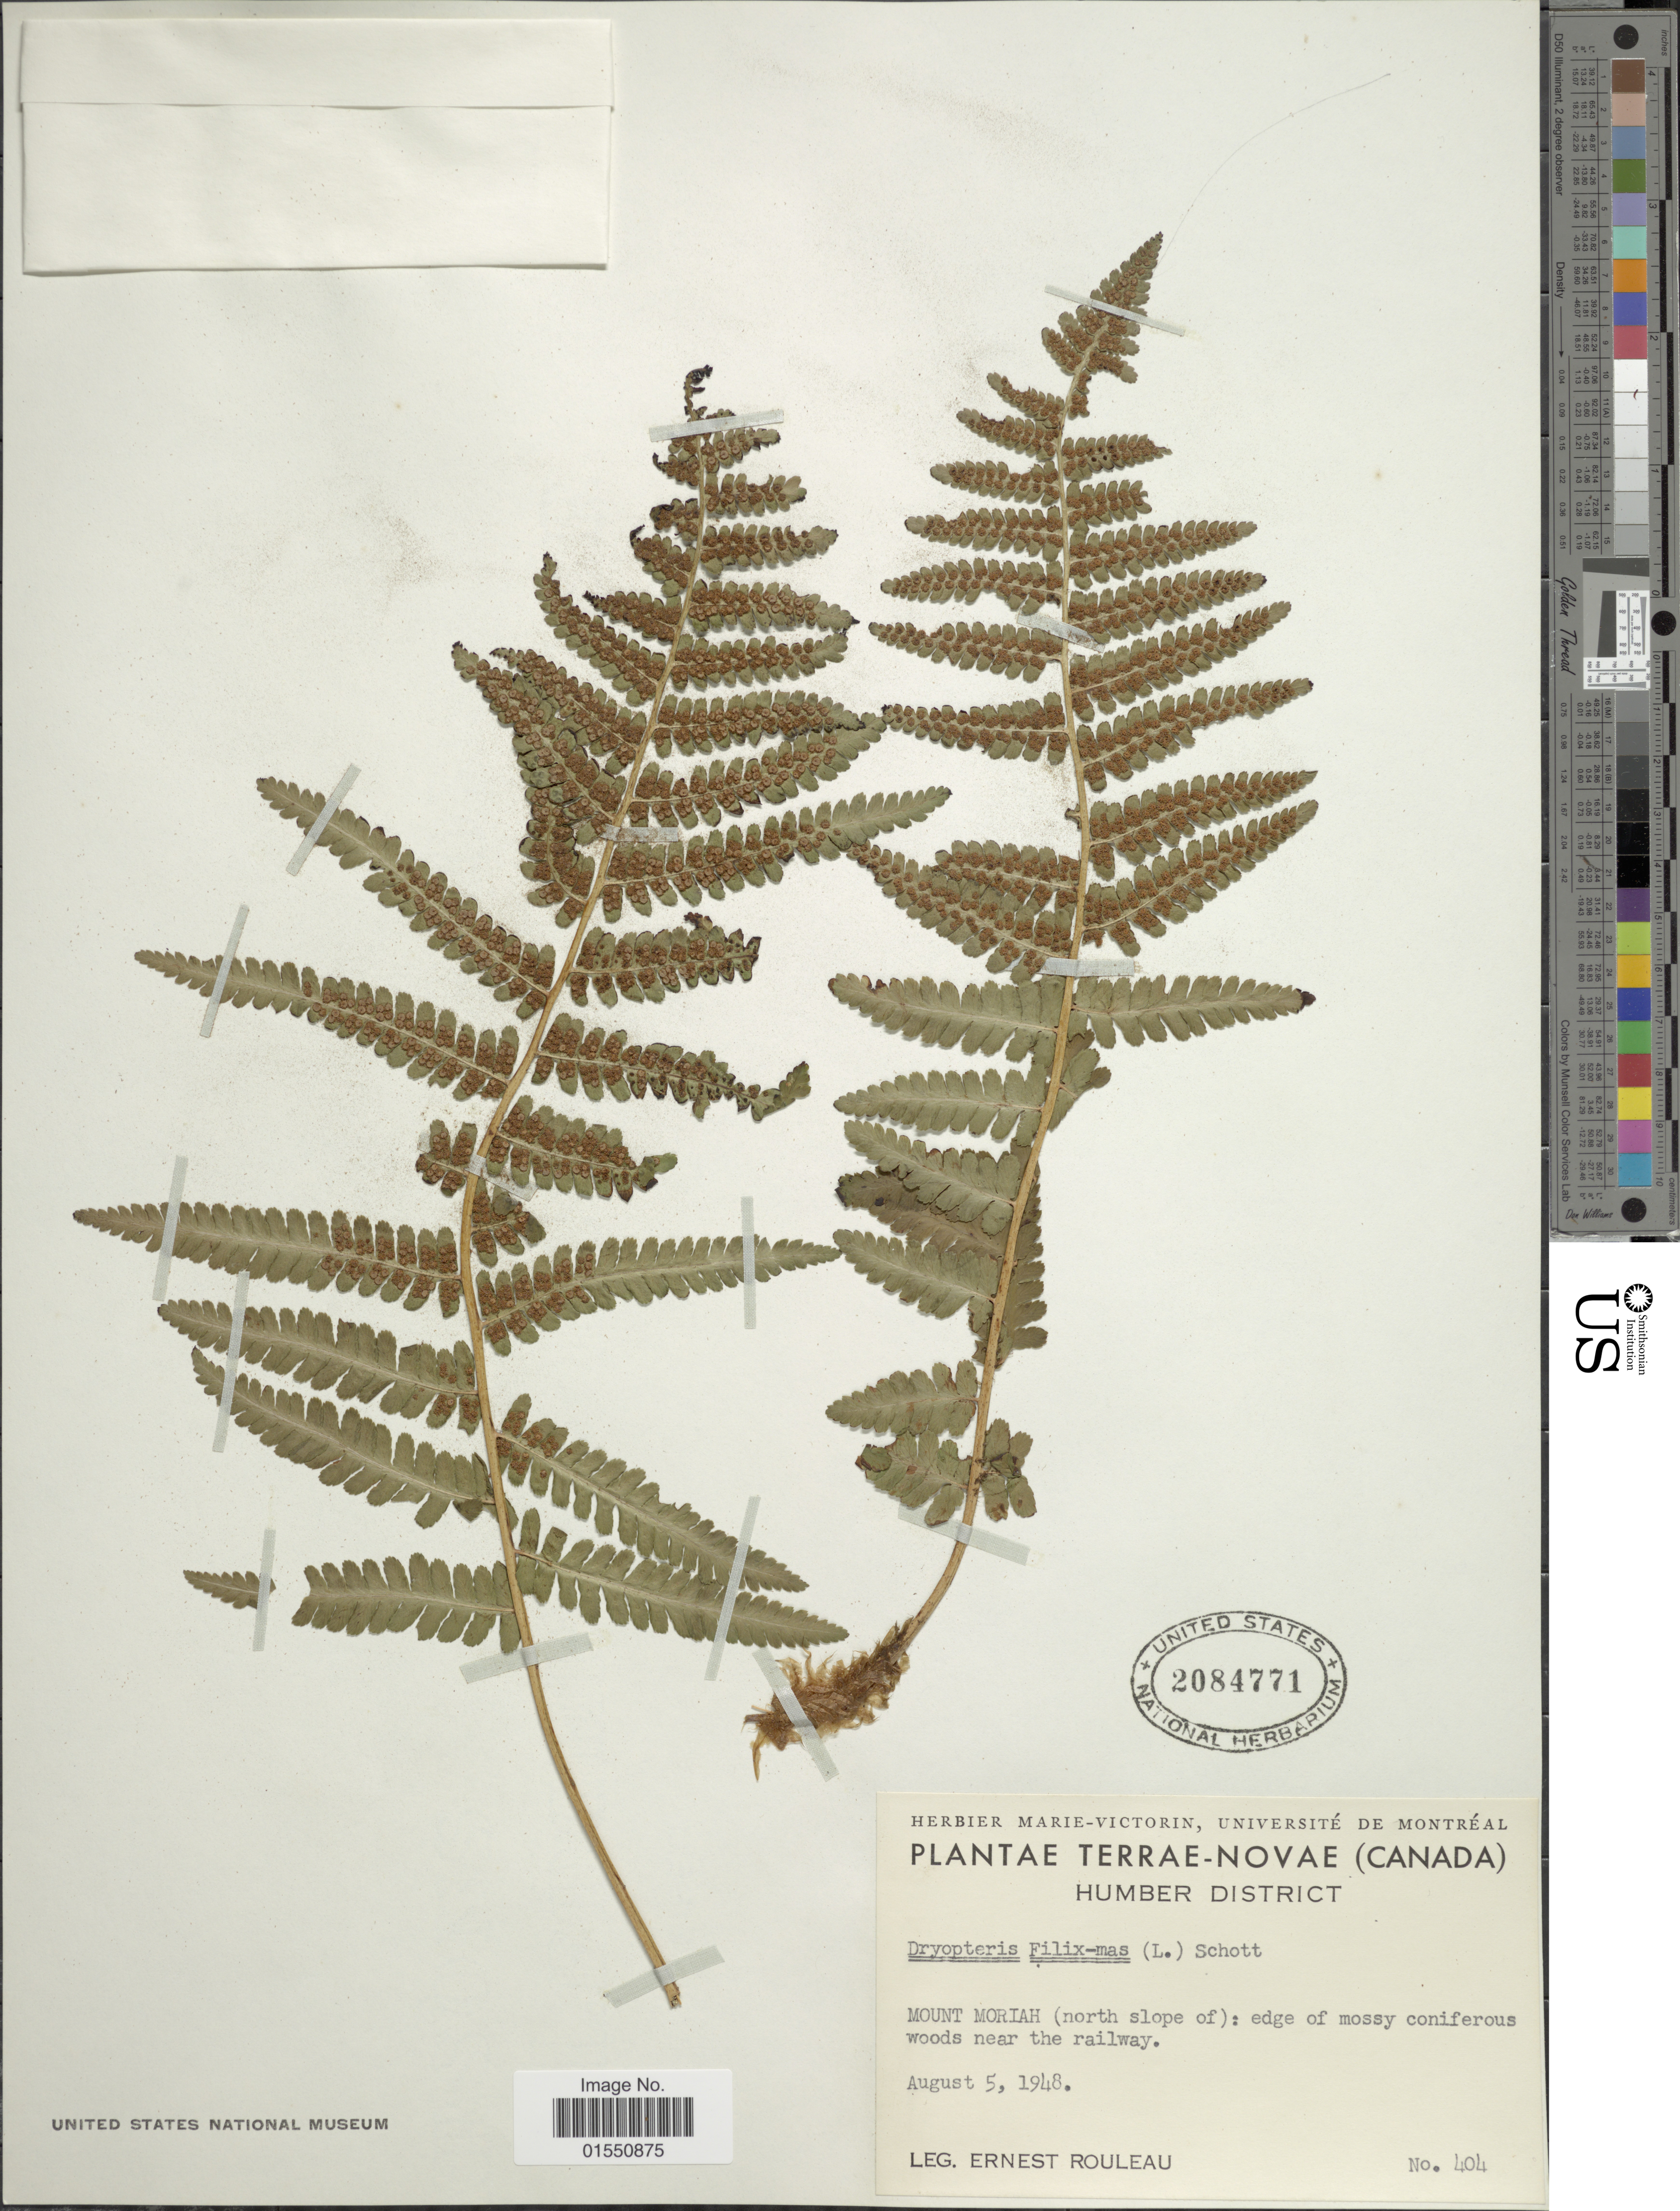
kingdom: Plantae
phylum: Tracheophyta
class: Polypodiopsida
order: Polypodiales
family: Dryopteridaceae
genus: Dryopteris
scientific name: Dryopteris filix-mas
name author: (L.) Schott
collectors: J. Rouleau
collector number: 404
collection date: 1948-08-05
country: Canada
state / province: Newfoundland and Labrador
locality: Terrae-Novae (Canada). Humber District. Mount Moriah (north slope of): edge of mossy coniferous woods near the railway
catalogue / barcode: US 2084771